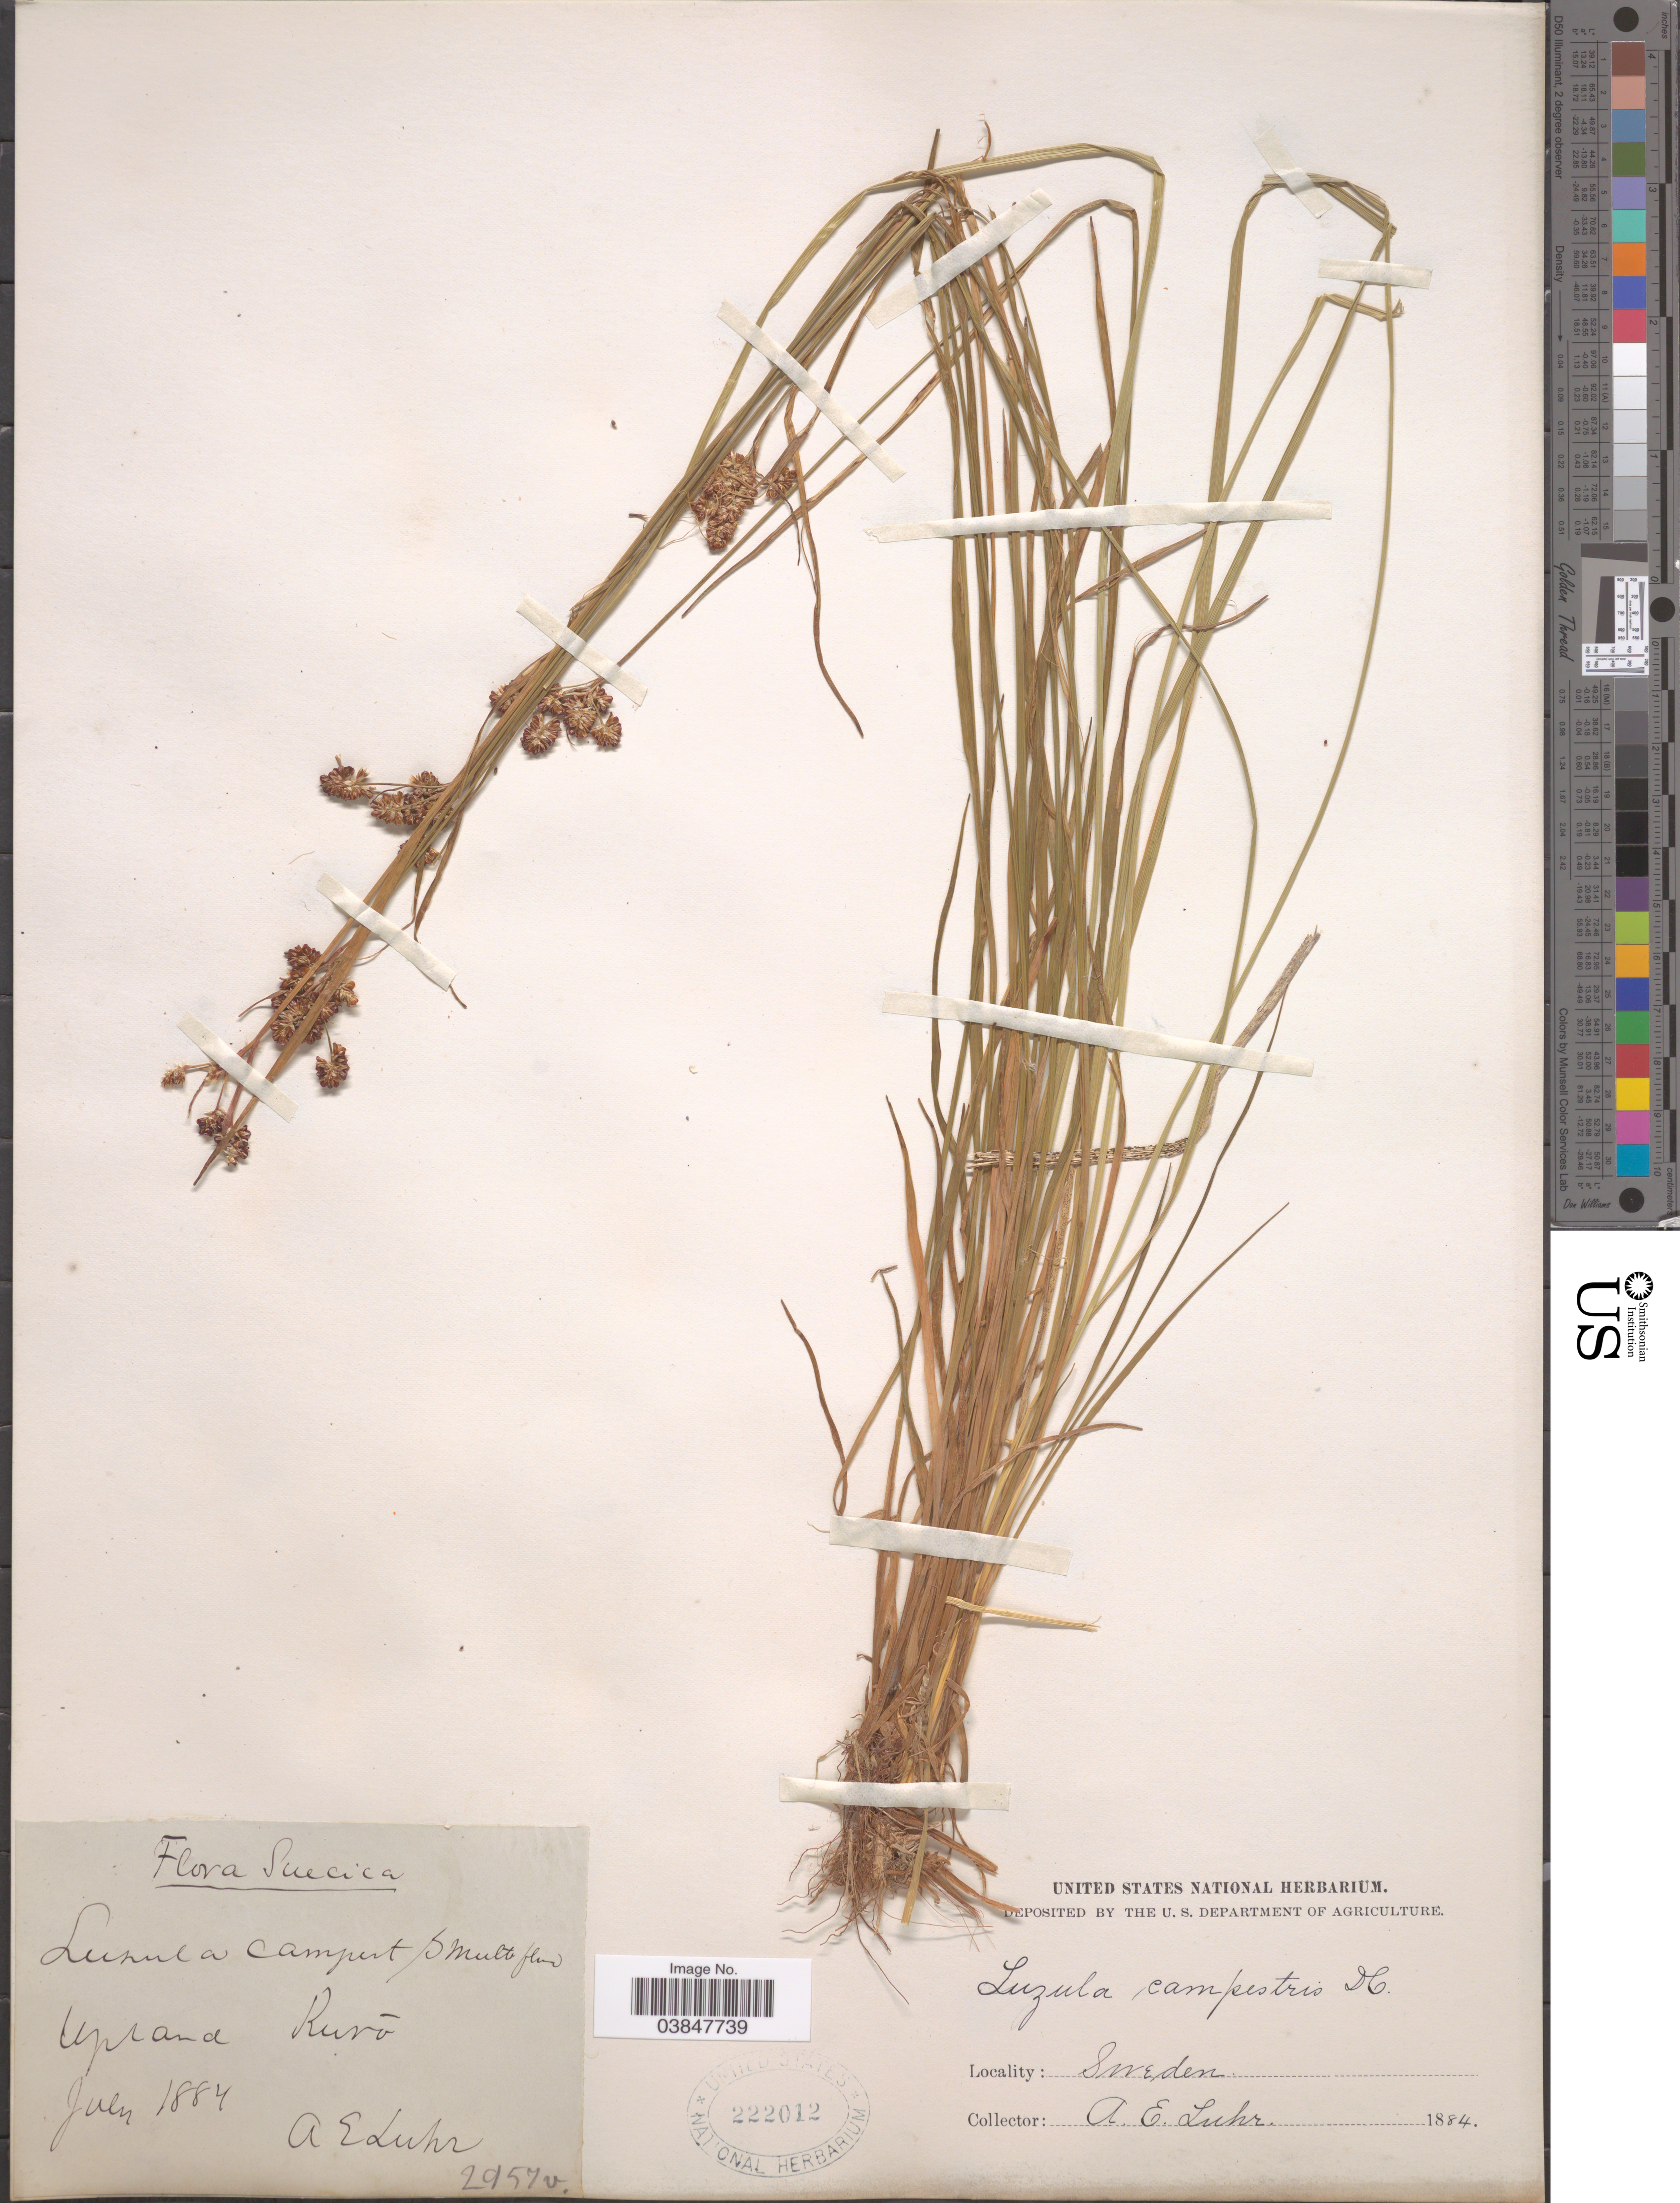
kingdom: Plantae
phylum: Tracheophyta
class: Liliopsida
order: Poales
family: Juncaceae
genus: Luzula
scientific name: Luzula campestris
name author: (L.) DC.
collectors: A. Luhr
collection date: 1884-07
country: Sweden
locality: Suecica. Upland Kurö.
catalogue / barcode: US 222012